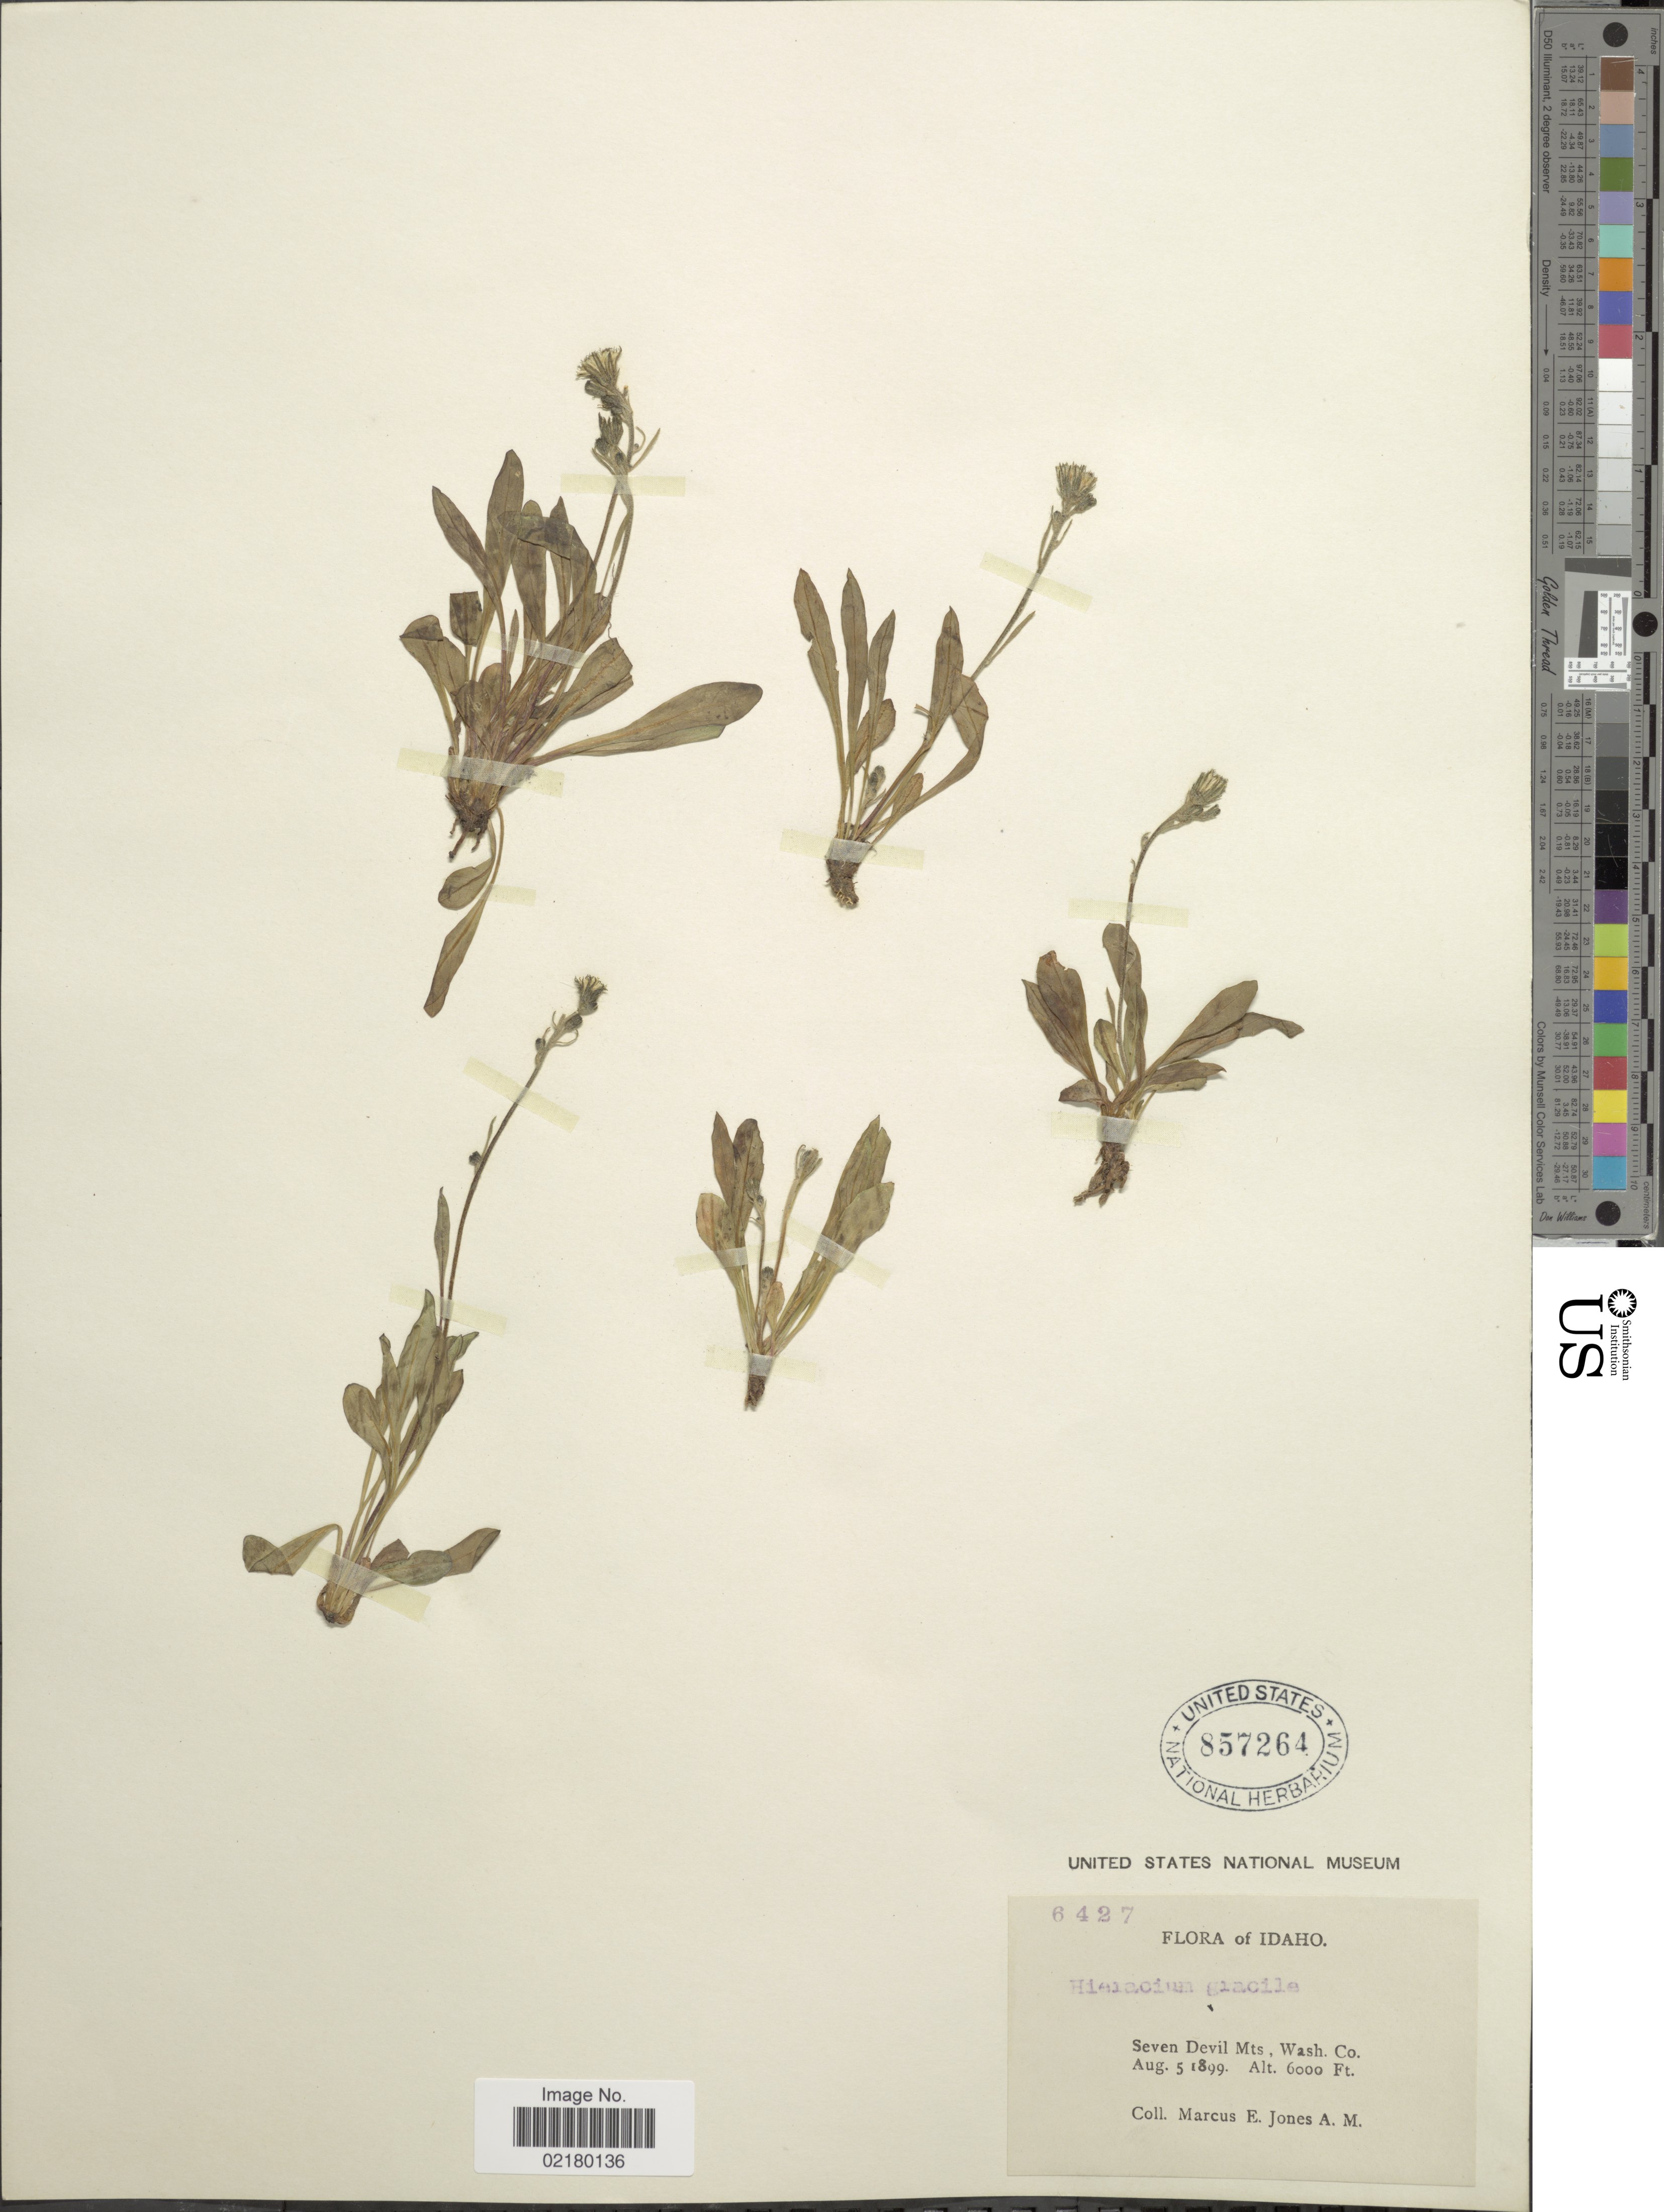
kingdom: Plantae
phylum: Tracheophyta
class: Magnoliopsida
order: Asterales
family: Asteraceae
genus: Hieracium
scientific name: Hieracium triste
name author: Willd. ex Spreng.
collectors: M. E. Jones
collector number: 6427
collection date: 1899-08-05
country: United States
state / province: Idaho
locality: Seven Devil mts. Wash Co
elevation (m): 1829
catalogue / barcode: US 857264